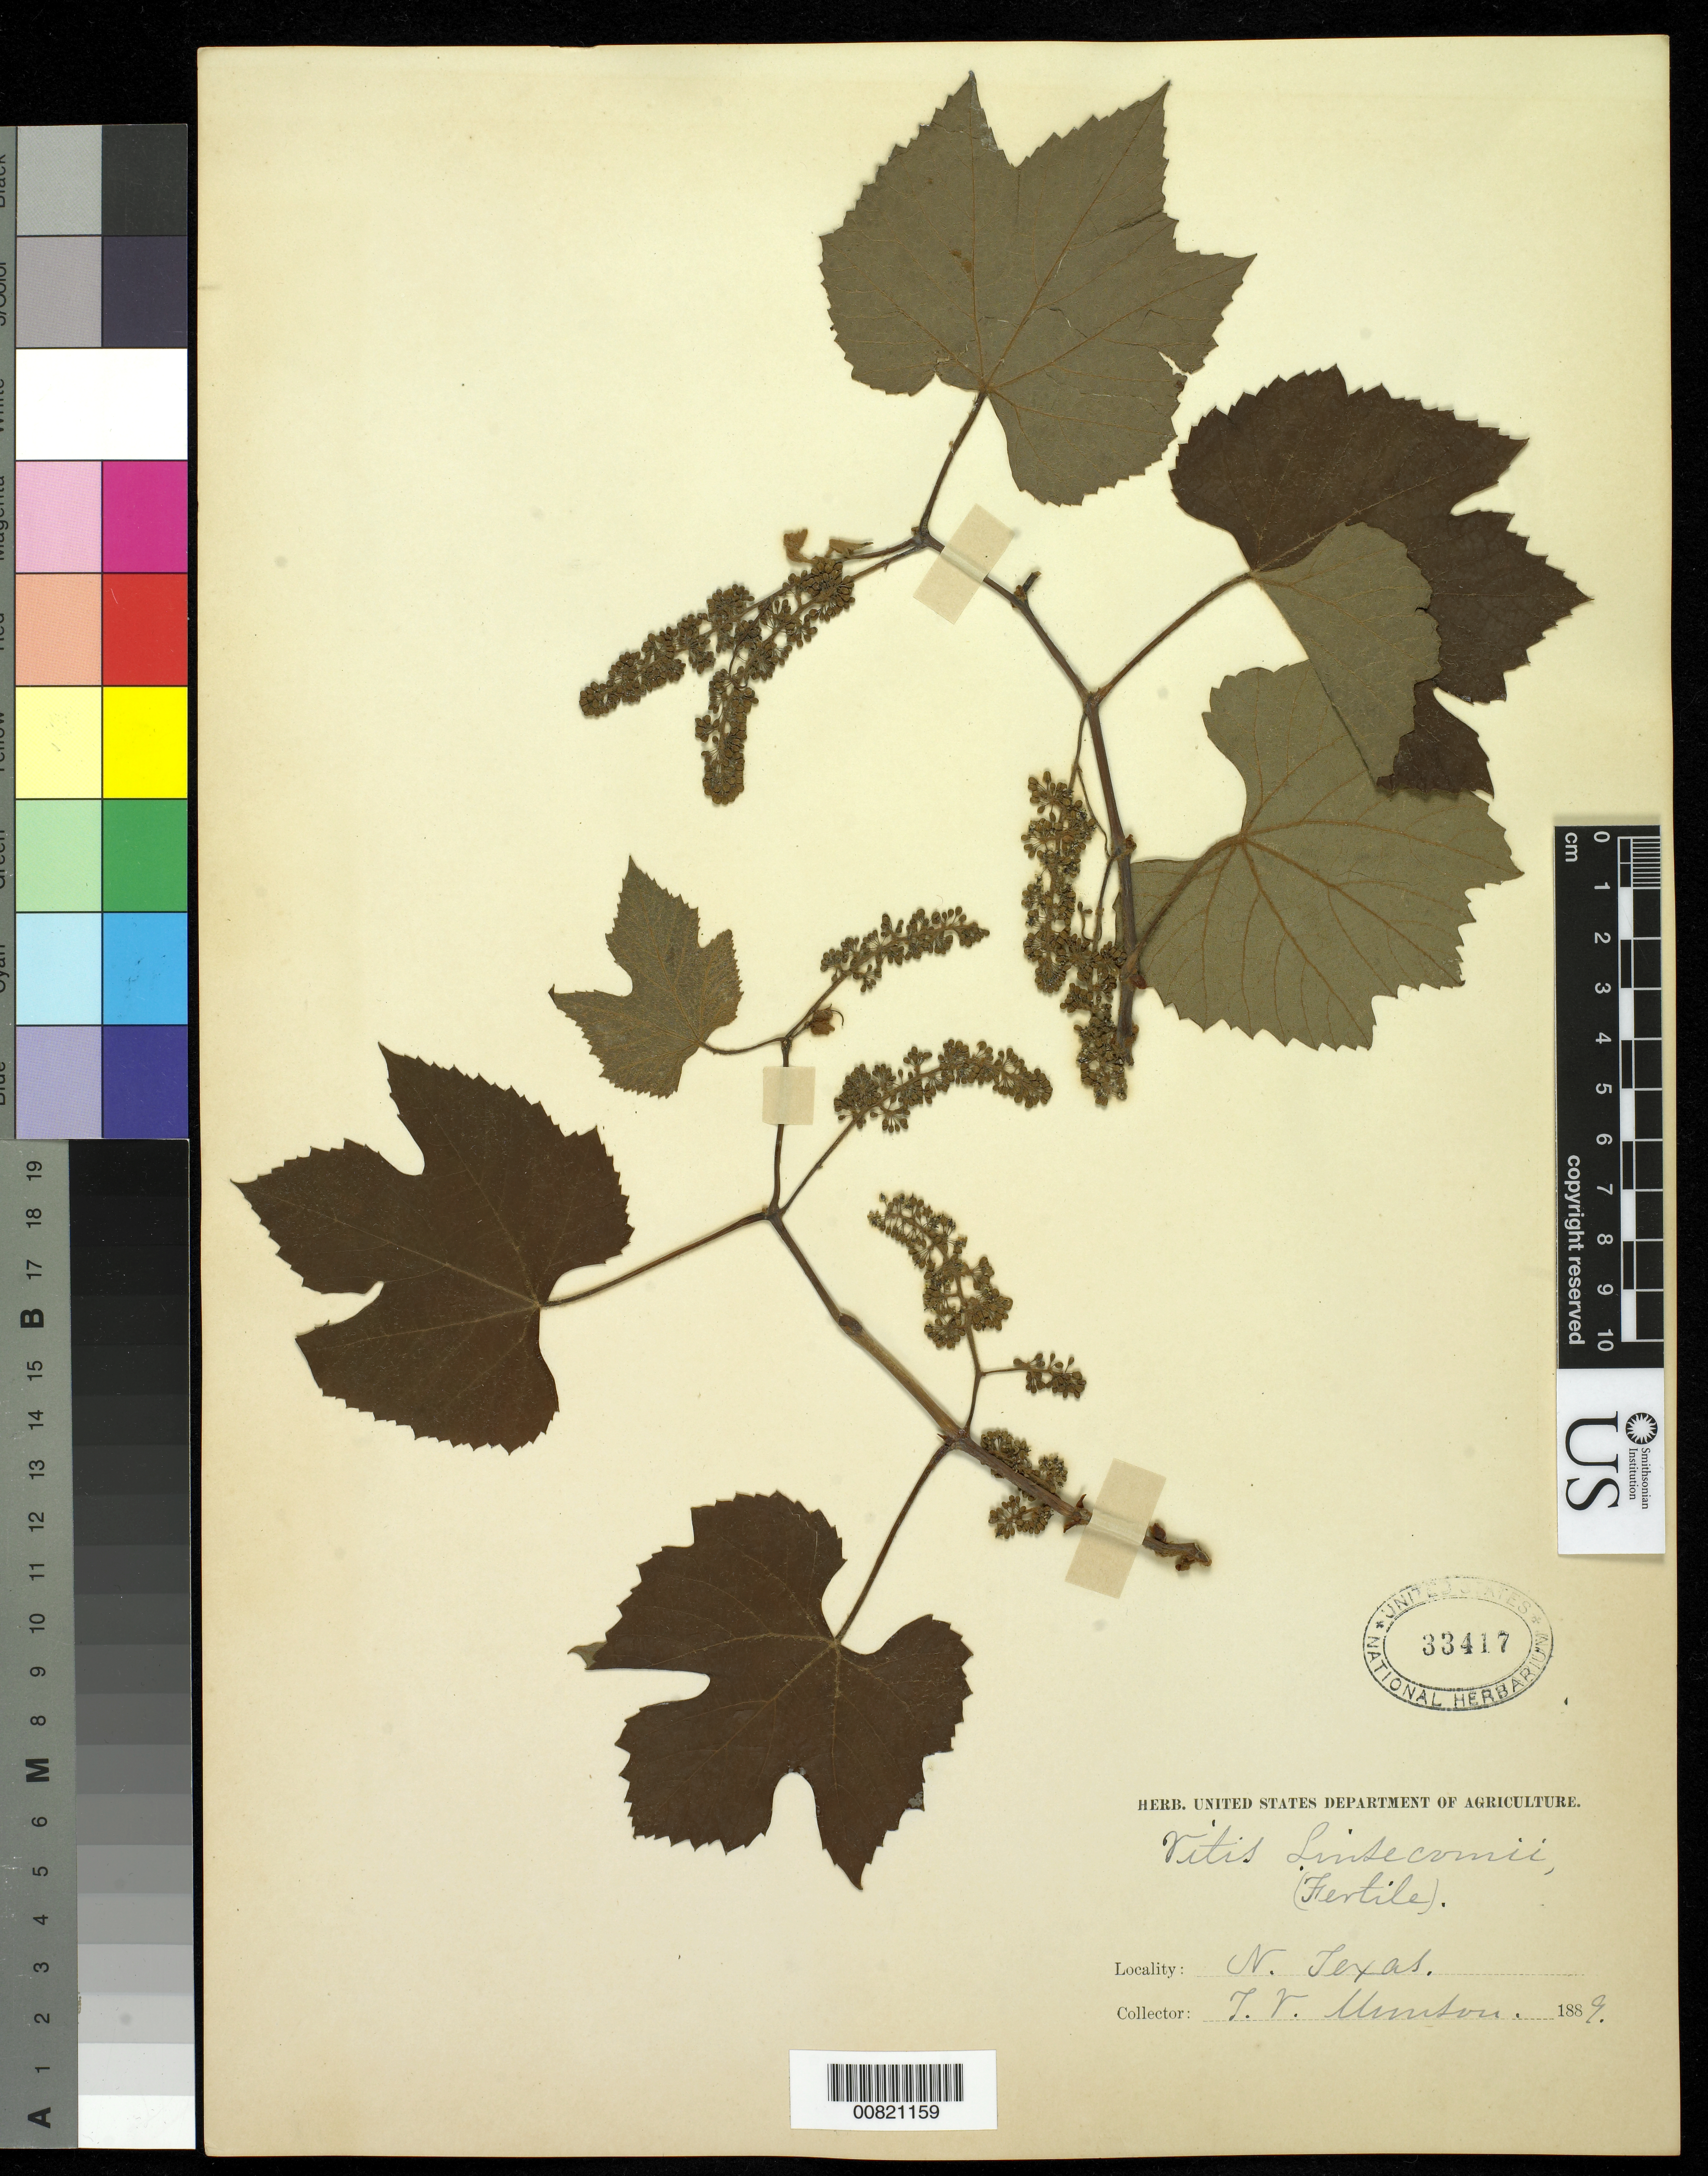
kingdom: Plantae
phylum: Tracheophyta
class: Magnoliopsida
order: Vitales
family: Vitaceae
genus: Vitis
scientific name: Vitis linsecomii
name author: Buckley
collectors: T. V. Munson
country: United States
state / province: Texas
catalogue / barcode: US 33417